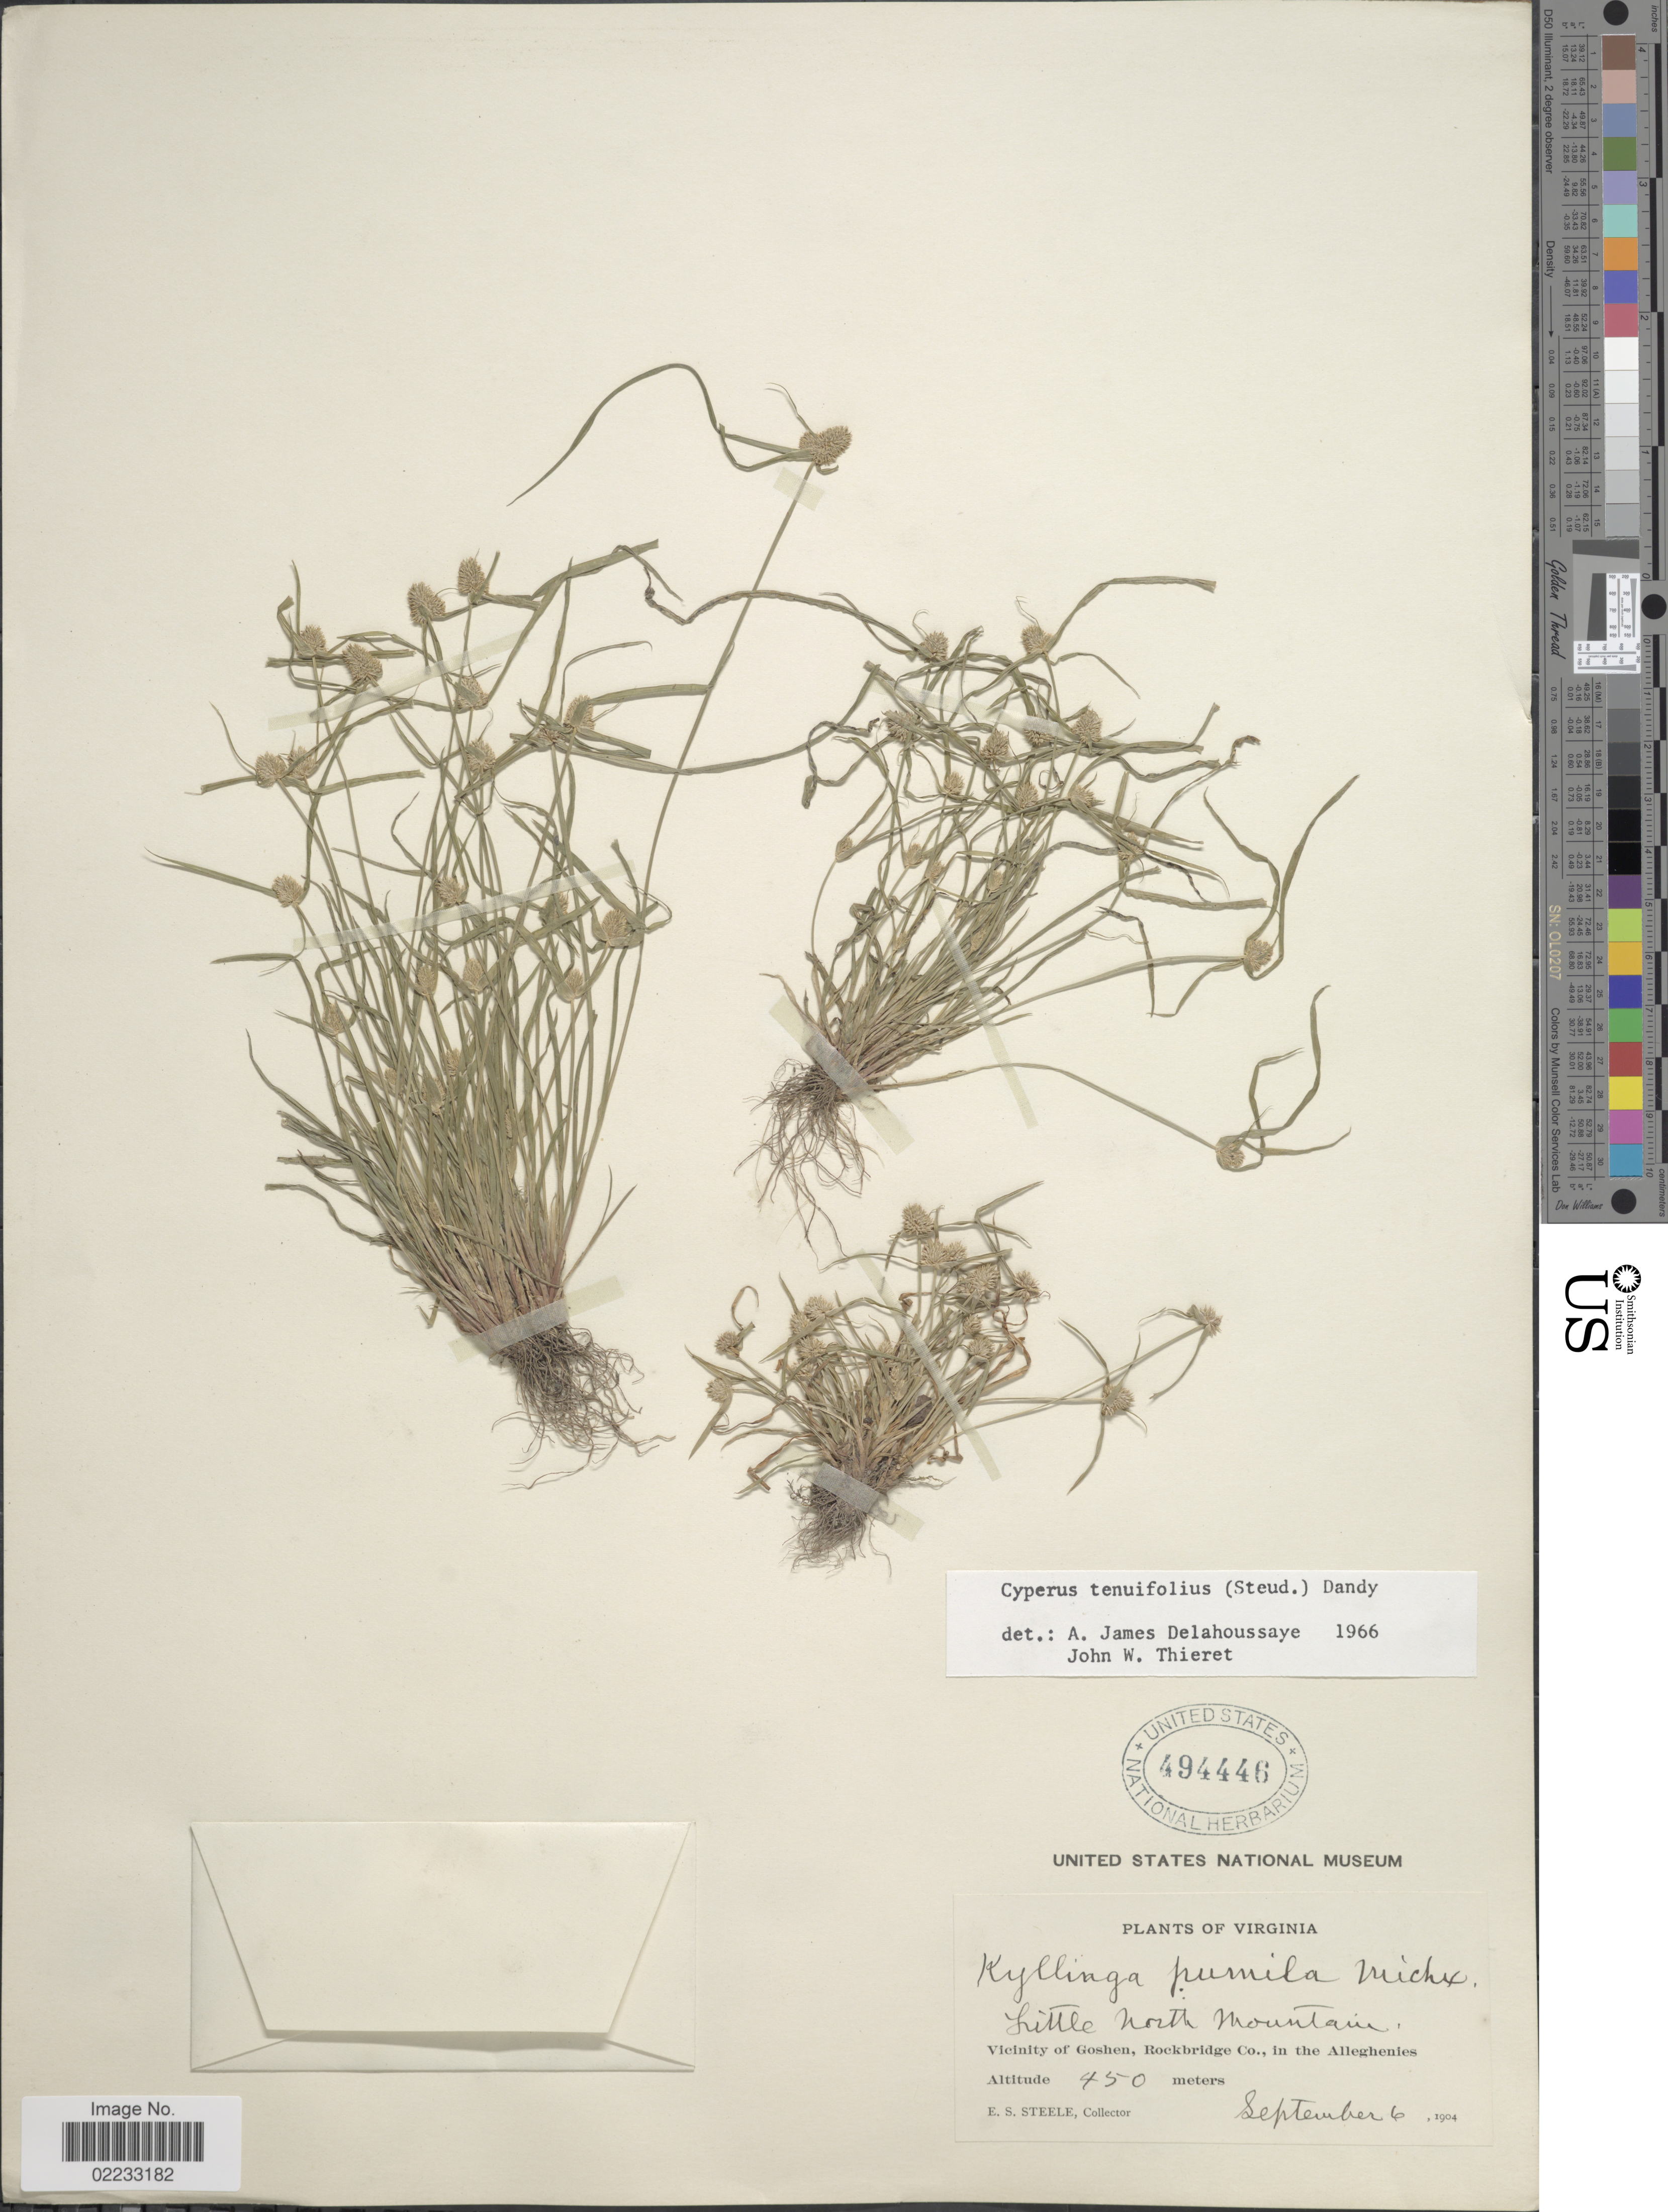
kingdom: Plantae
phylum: Tracheophyta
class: Liliopsida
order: Poales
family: Cyperaceae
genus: Cyperus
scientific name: Cyperus hortensis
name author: (Salzm. ex Steud.) Dorr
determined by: Strong, Mark T., (BOT), Smithsonian Institution - National Museum of Natural History (UNITED STATES)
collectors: E. Steele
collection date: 1904-09-06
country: United States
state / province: Virginia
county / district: Rockbridge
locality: Little North Mountain, Vicinity of Goshen, Rockbridge Co., In the Alleghenies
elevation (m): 450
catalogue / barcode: US 494446